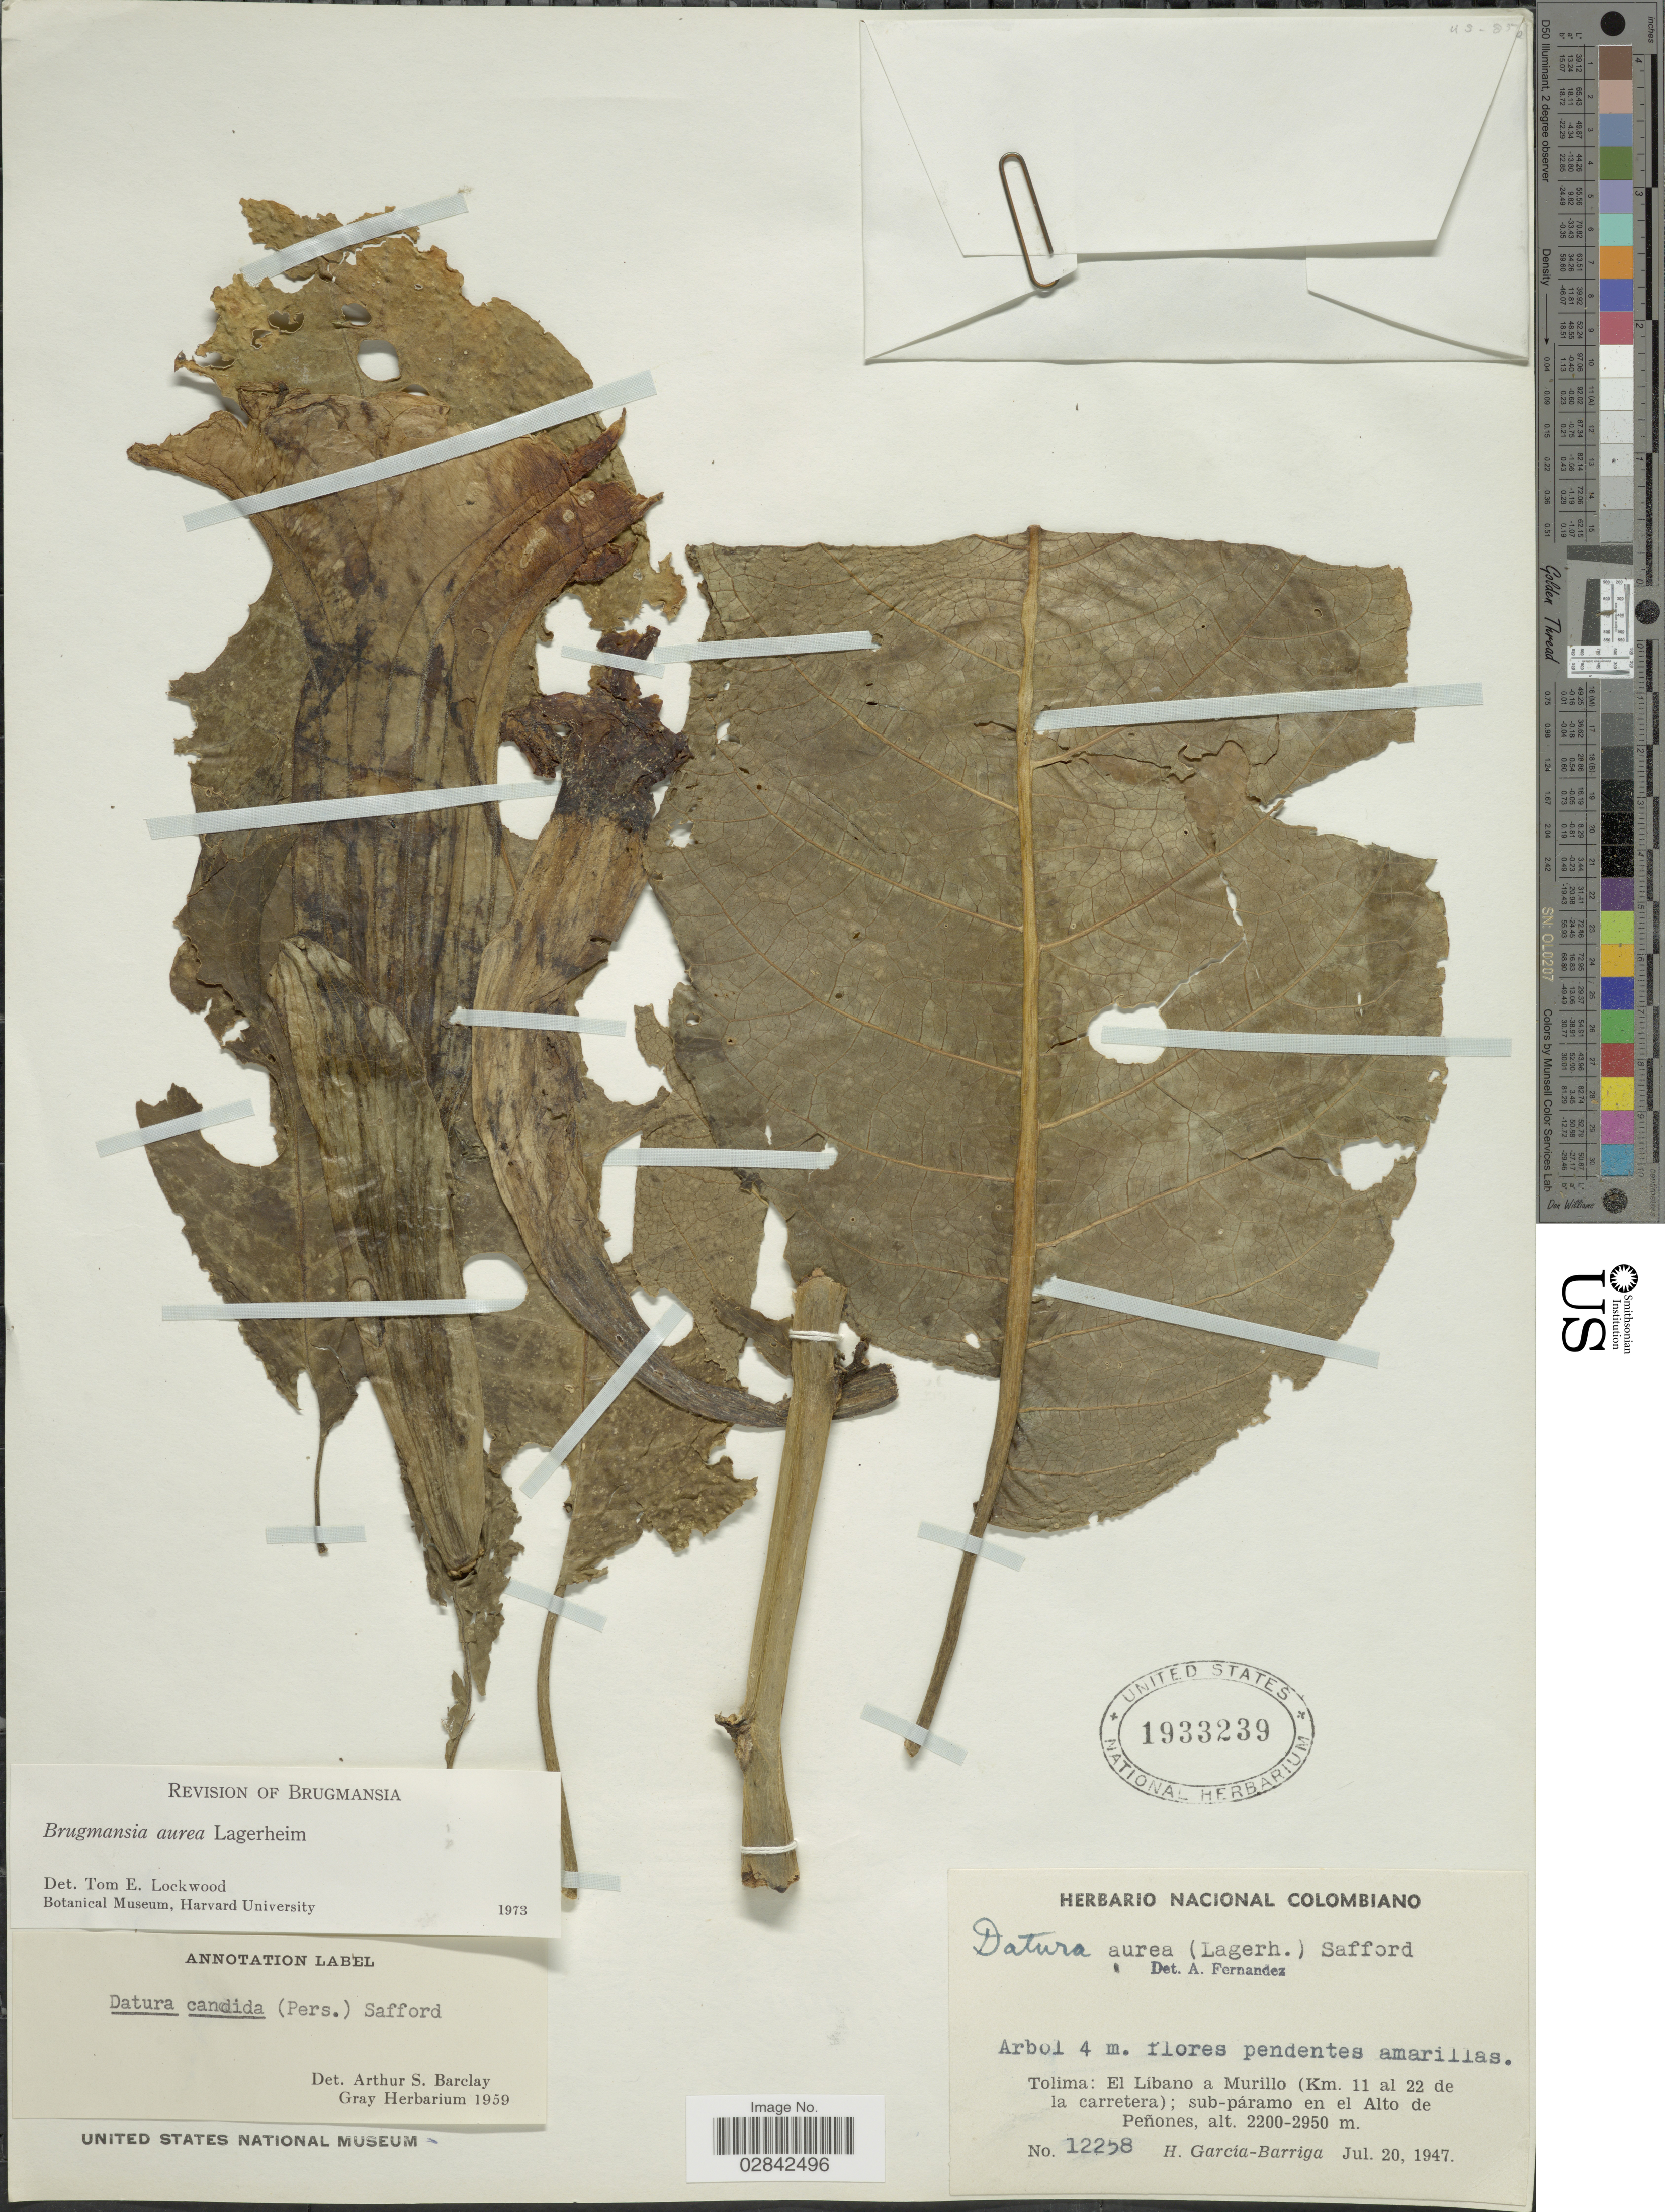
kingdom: Plantae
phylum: Tracheophyta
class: Magnoliopsida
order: Solanales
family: Solanaceae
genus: Brugmansia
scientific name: Brugmansia aurea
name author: Lagerh.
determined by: Lockwood, T. E.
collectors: H. García Barriga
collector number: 12258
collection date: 1947-07-20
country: Colombia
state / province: Tolima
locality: El Líbano a Murillo (Km. 11 al 22 de la carretera); sub-páramo en el Alto de Peñones.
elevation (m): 2200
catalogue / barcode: US 1933239